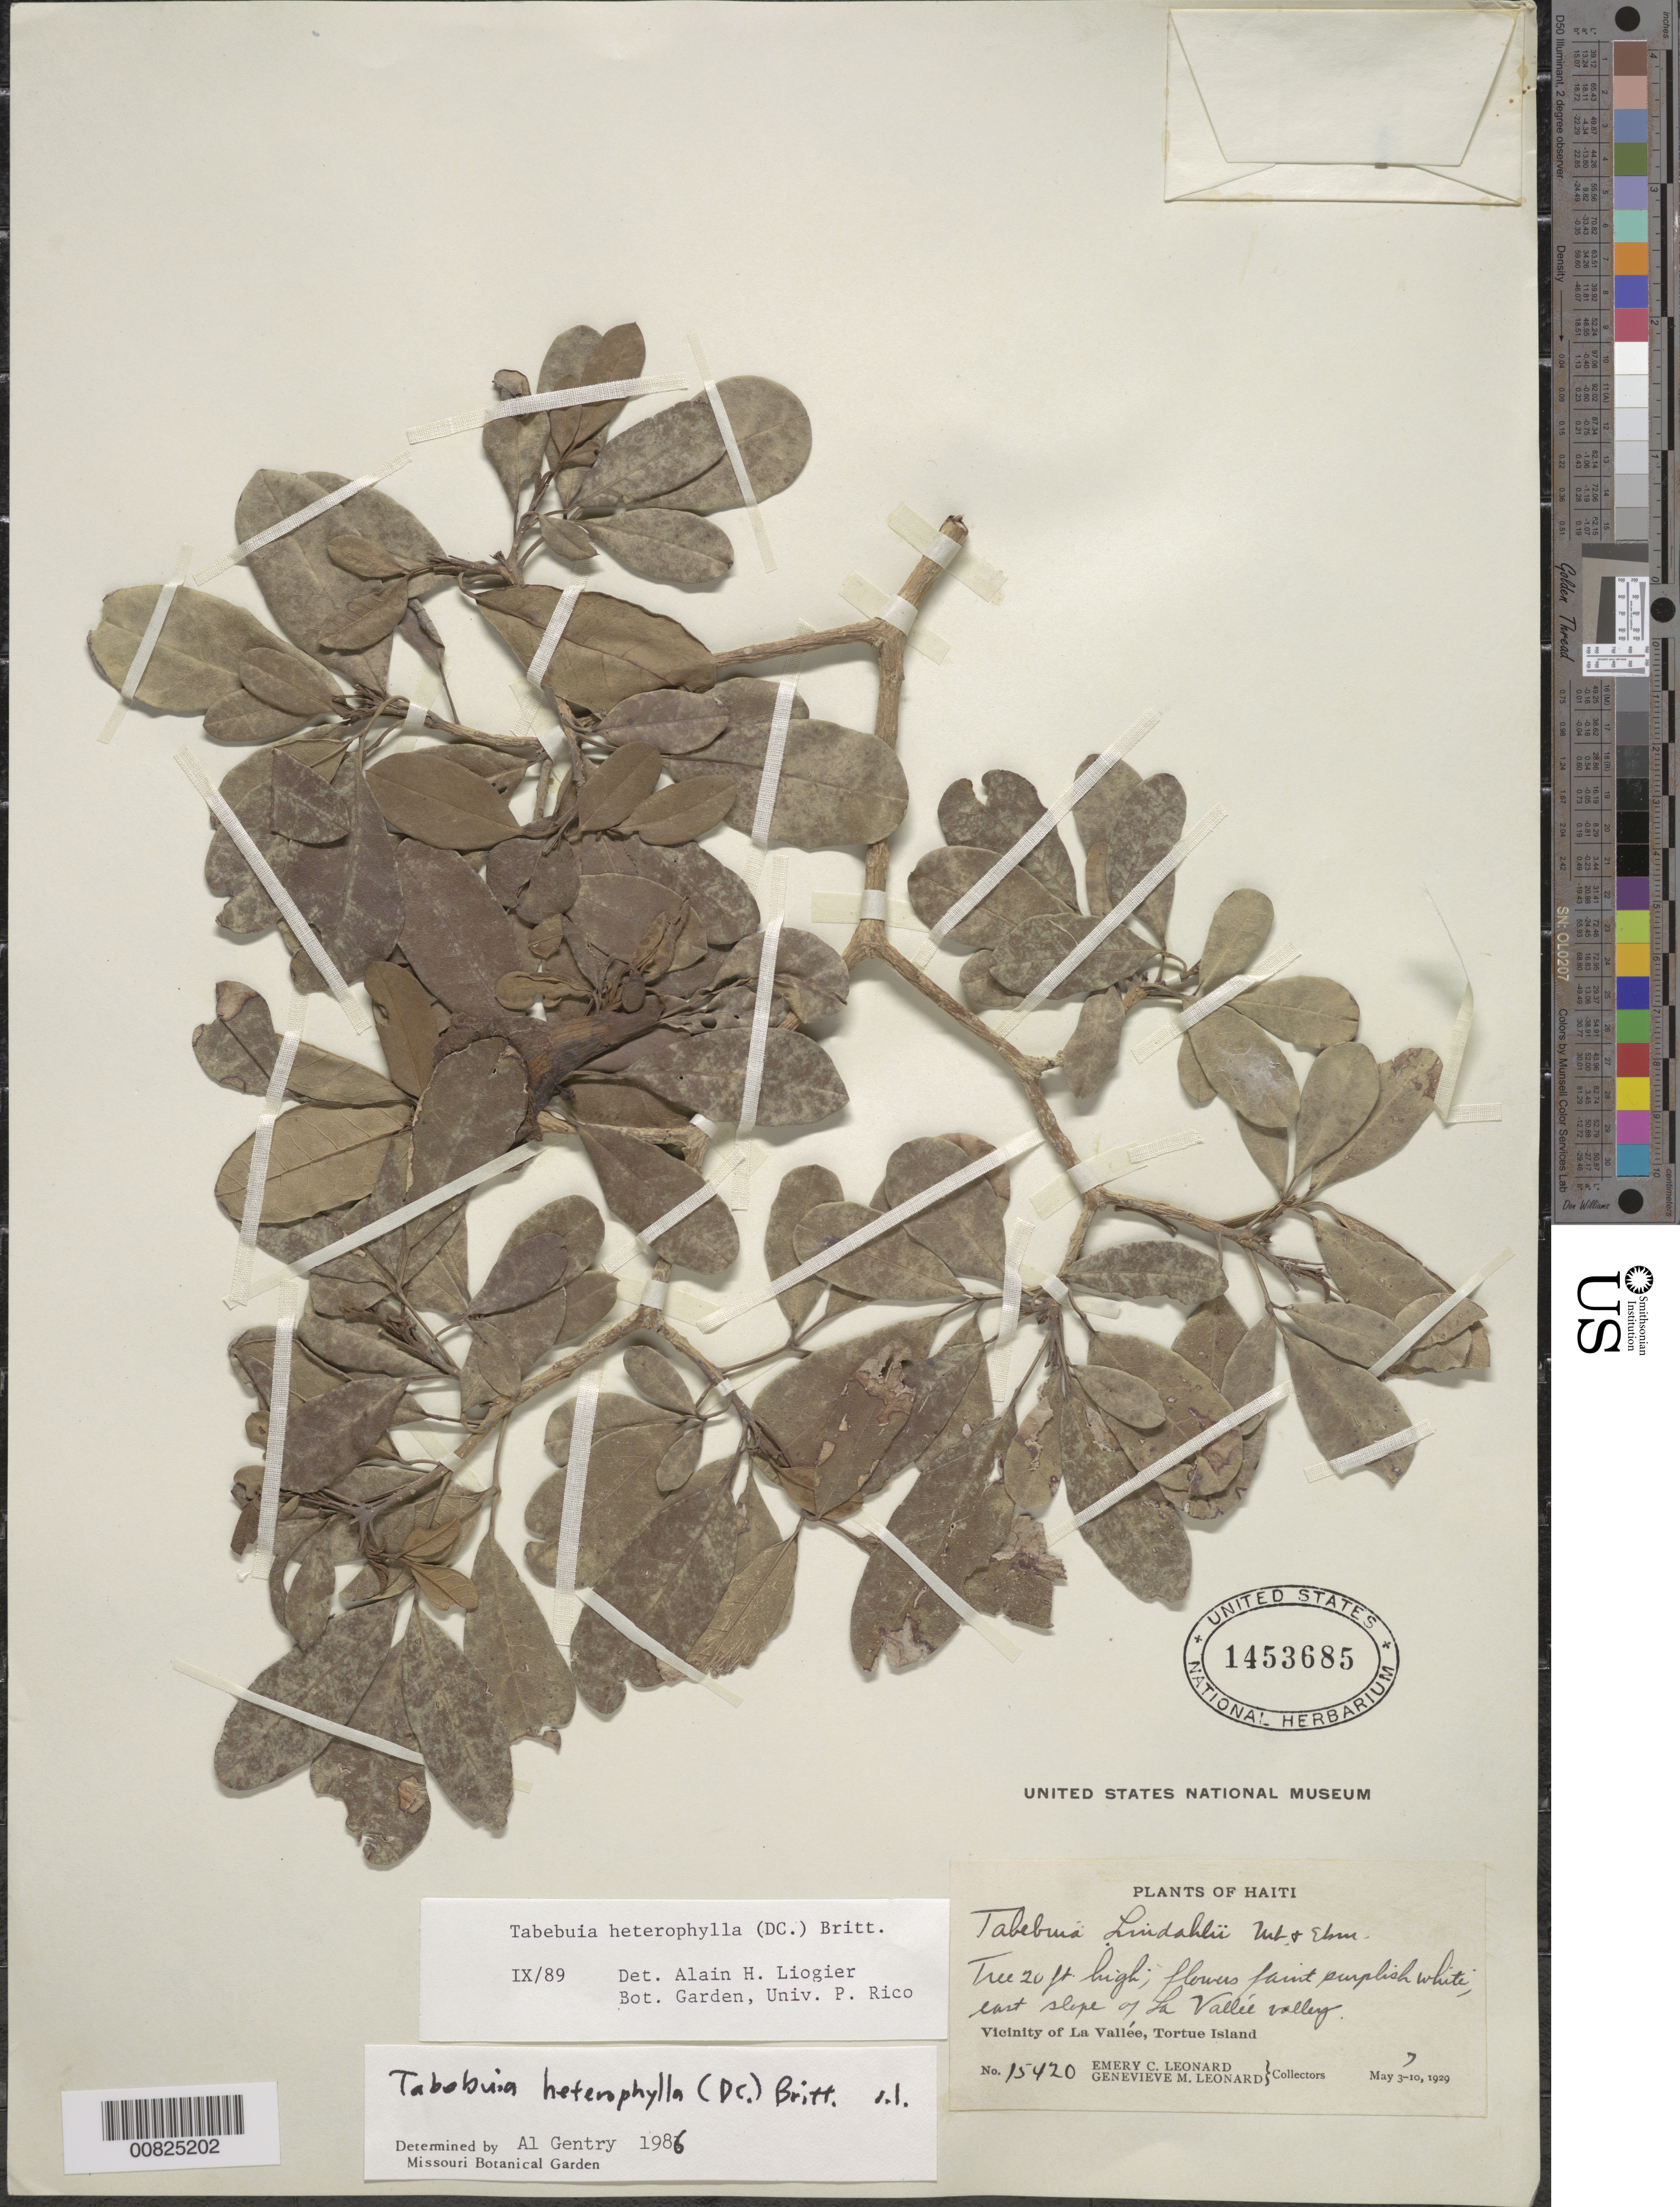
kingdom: Plantae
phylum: Tracheophyta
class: Magnoliopsida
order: Lamiales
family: Bignoniaceae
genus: Tabebuia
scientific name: Tabebuia heterophylla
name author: (DC.) Britton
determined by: Liogier, Alain H.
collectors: E. C. Leonard & G. M. Leonard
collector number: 15420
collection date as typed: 07 May 1929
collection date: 1929-05-07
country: Haiti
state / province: Nord-Ouest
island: Île de la Tortue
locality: Vicinity of La Vallée, E slope of La Vallée valley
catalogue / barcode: US 1453685